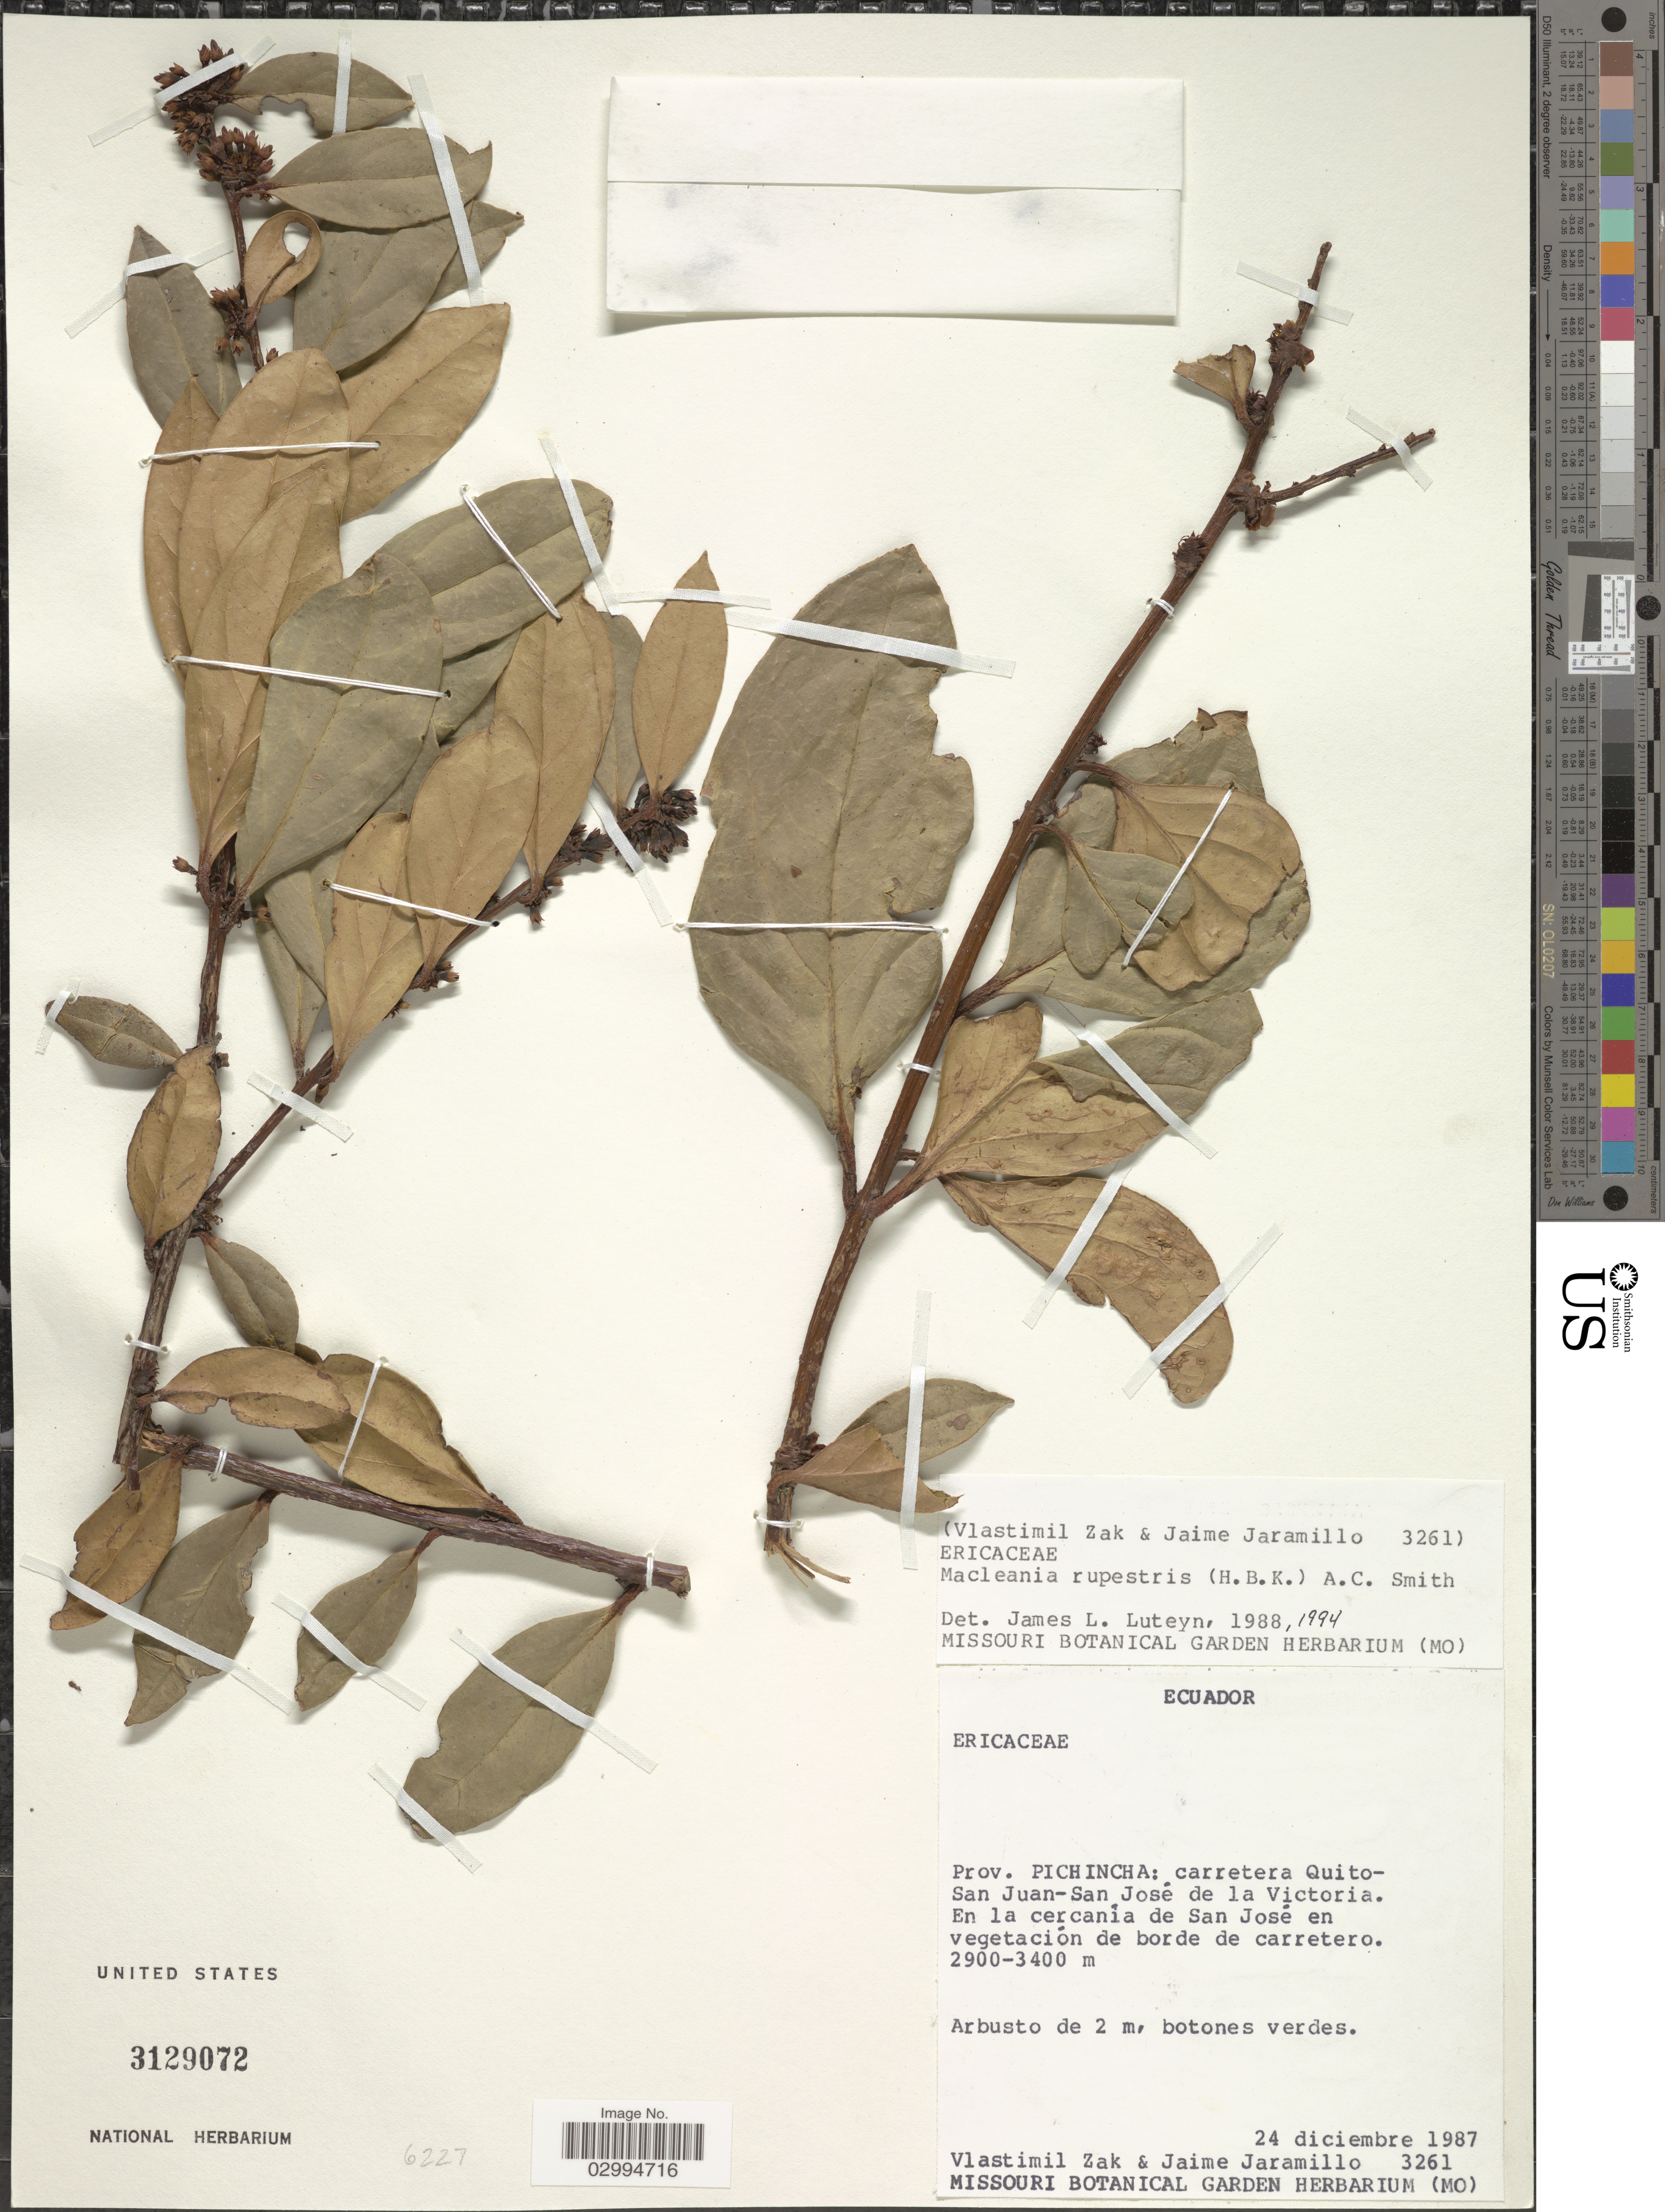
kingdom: Plantae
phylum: Tracheophyta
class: Magnoliopsida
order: Ericales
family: Ericaceae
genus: Macleania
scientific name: Macleania rupestris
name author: (Kunth) A.C. Sm.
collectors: V. Zak & J. Jaramillo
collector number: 3261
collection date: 1987-12-24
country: Ecuador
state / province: Pichincha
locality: Carretera Quito-San Juan-San José de la Victoria. En la cercanía de San José.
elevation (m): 2900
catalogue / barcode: US 3129072